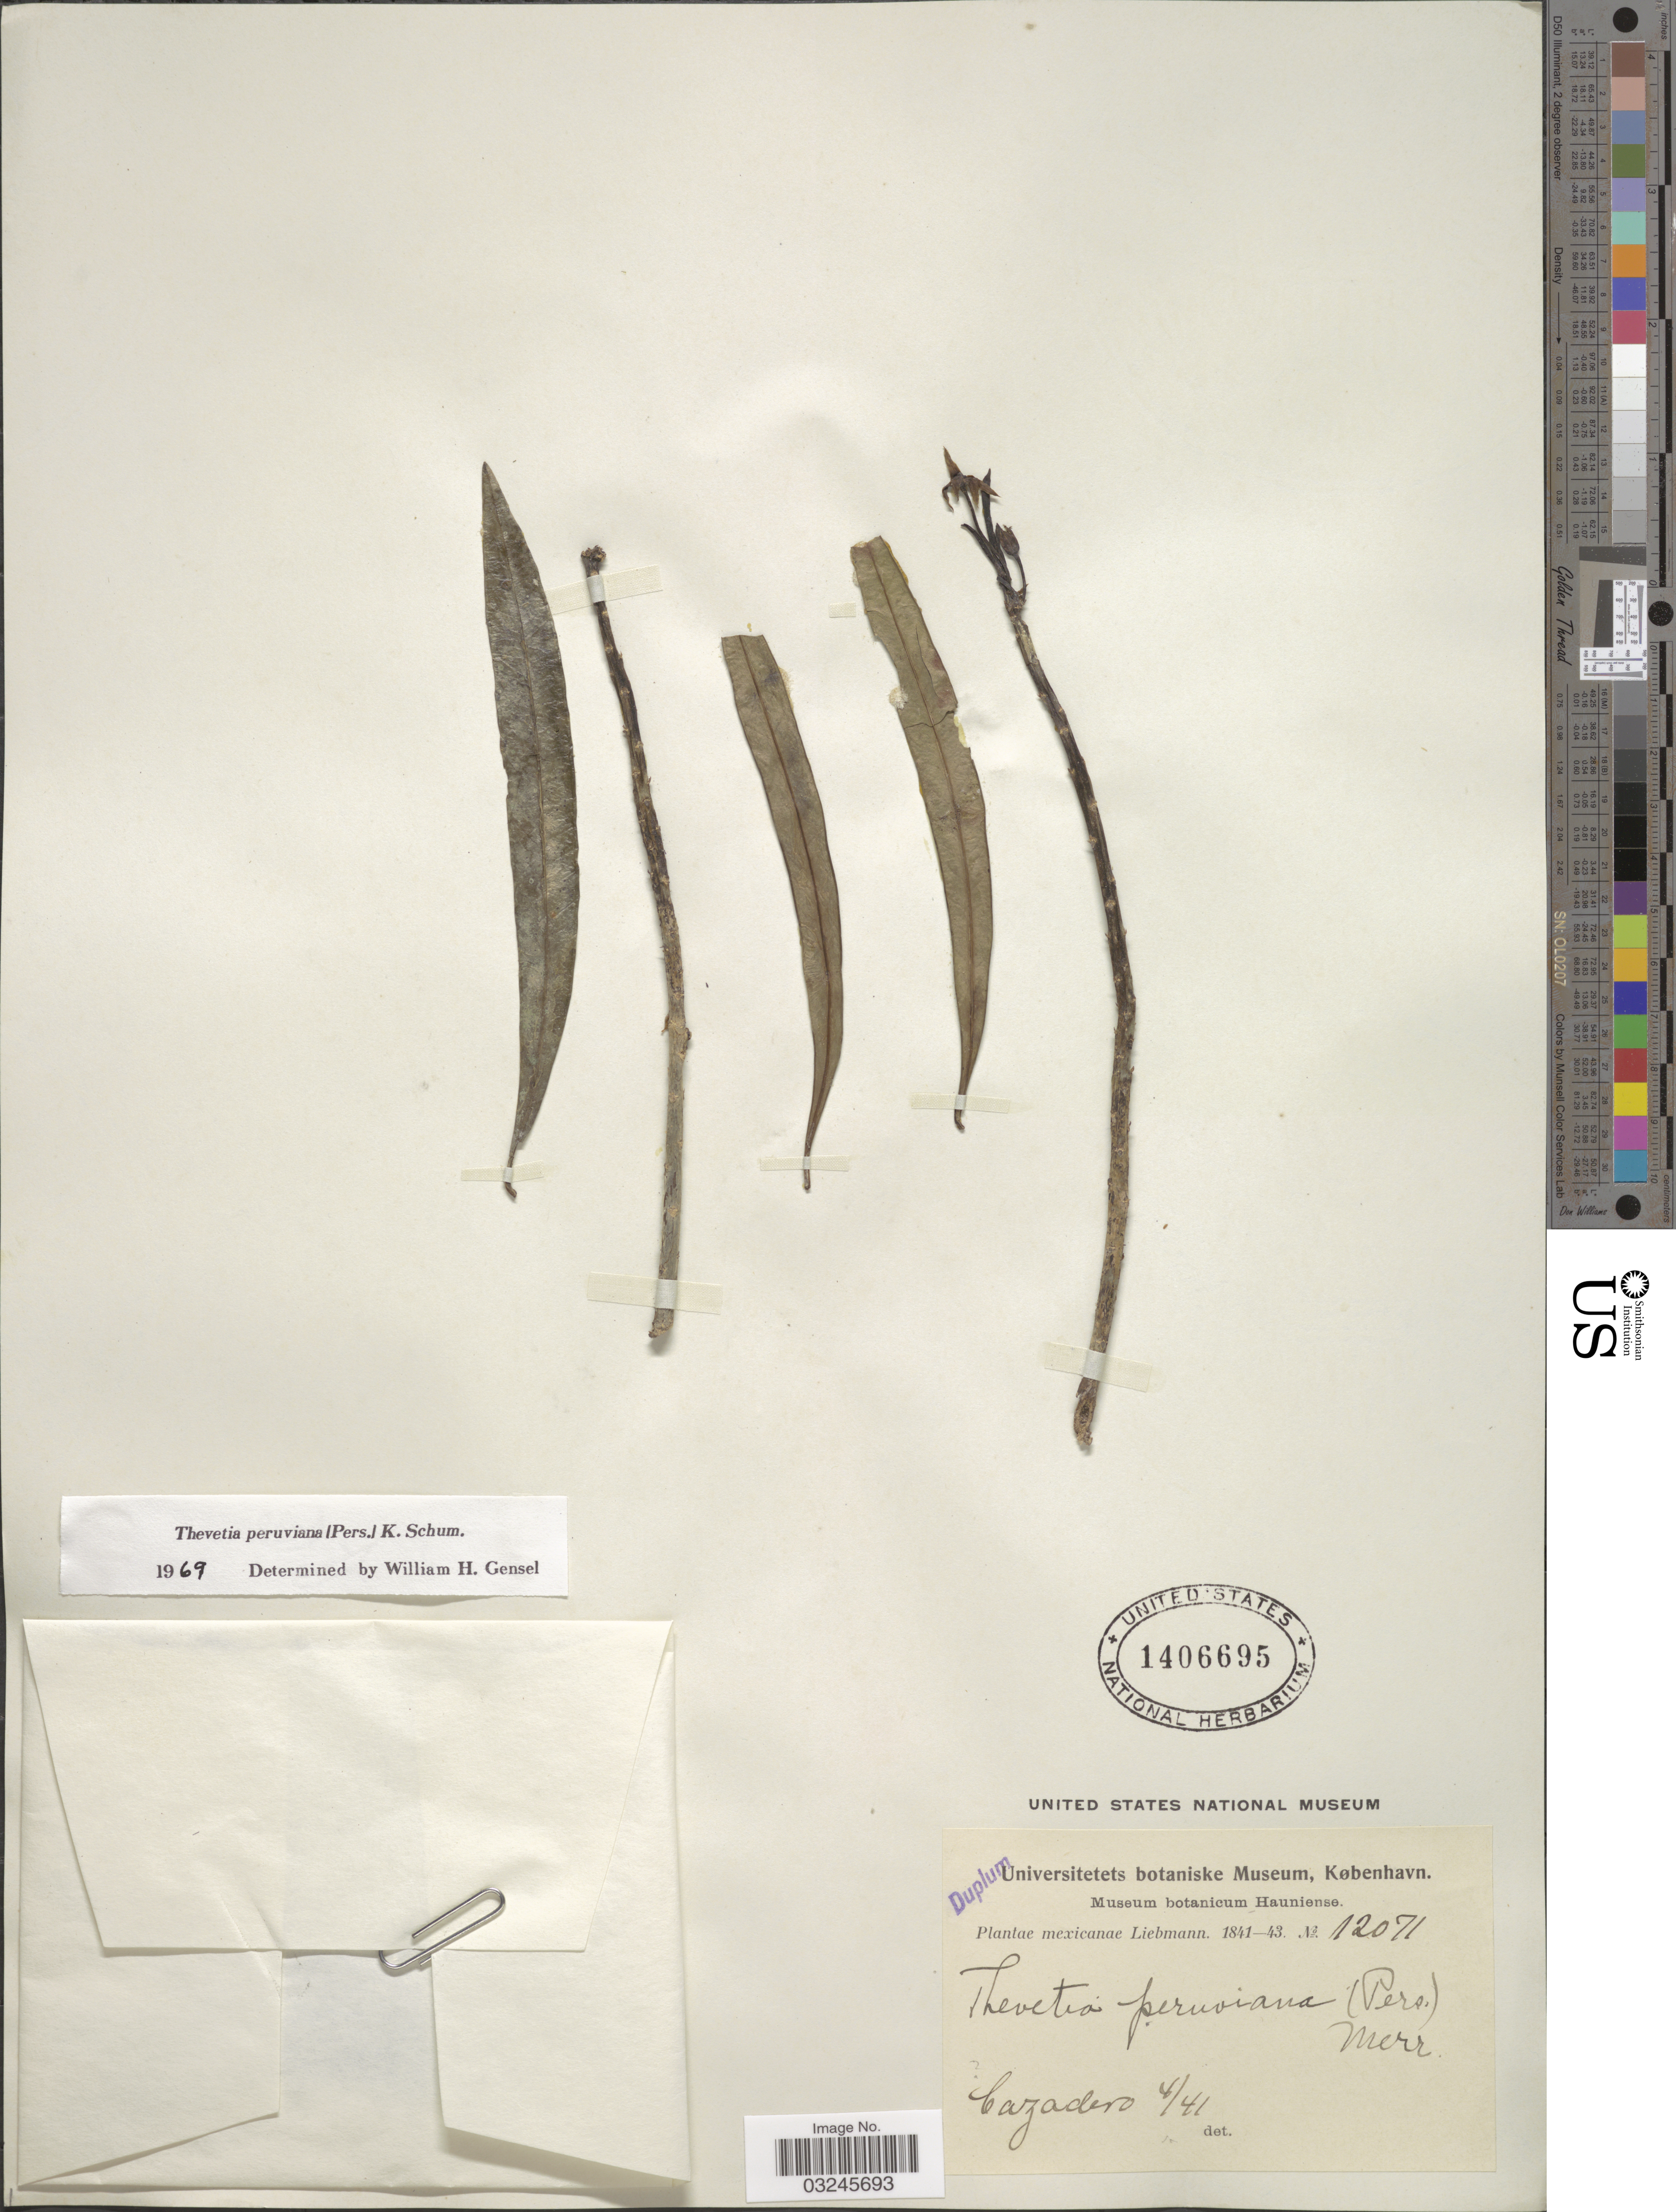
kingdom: Plantae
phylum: Tracheophyta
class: Magnoliopsida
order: Gentianales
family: Apocynaceae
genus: Thevetia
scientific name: Thevetia peruviana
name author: (Pers.) K. Schum.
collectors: Liebmann, --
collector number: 12071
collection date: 1841-04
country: Mexico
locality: Cazadero.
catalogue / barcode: US 1406695